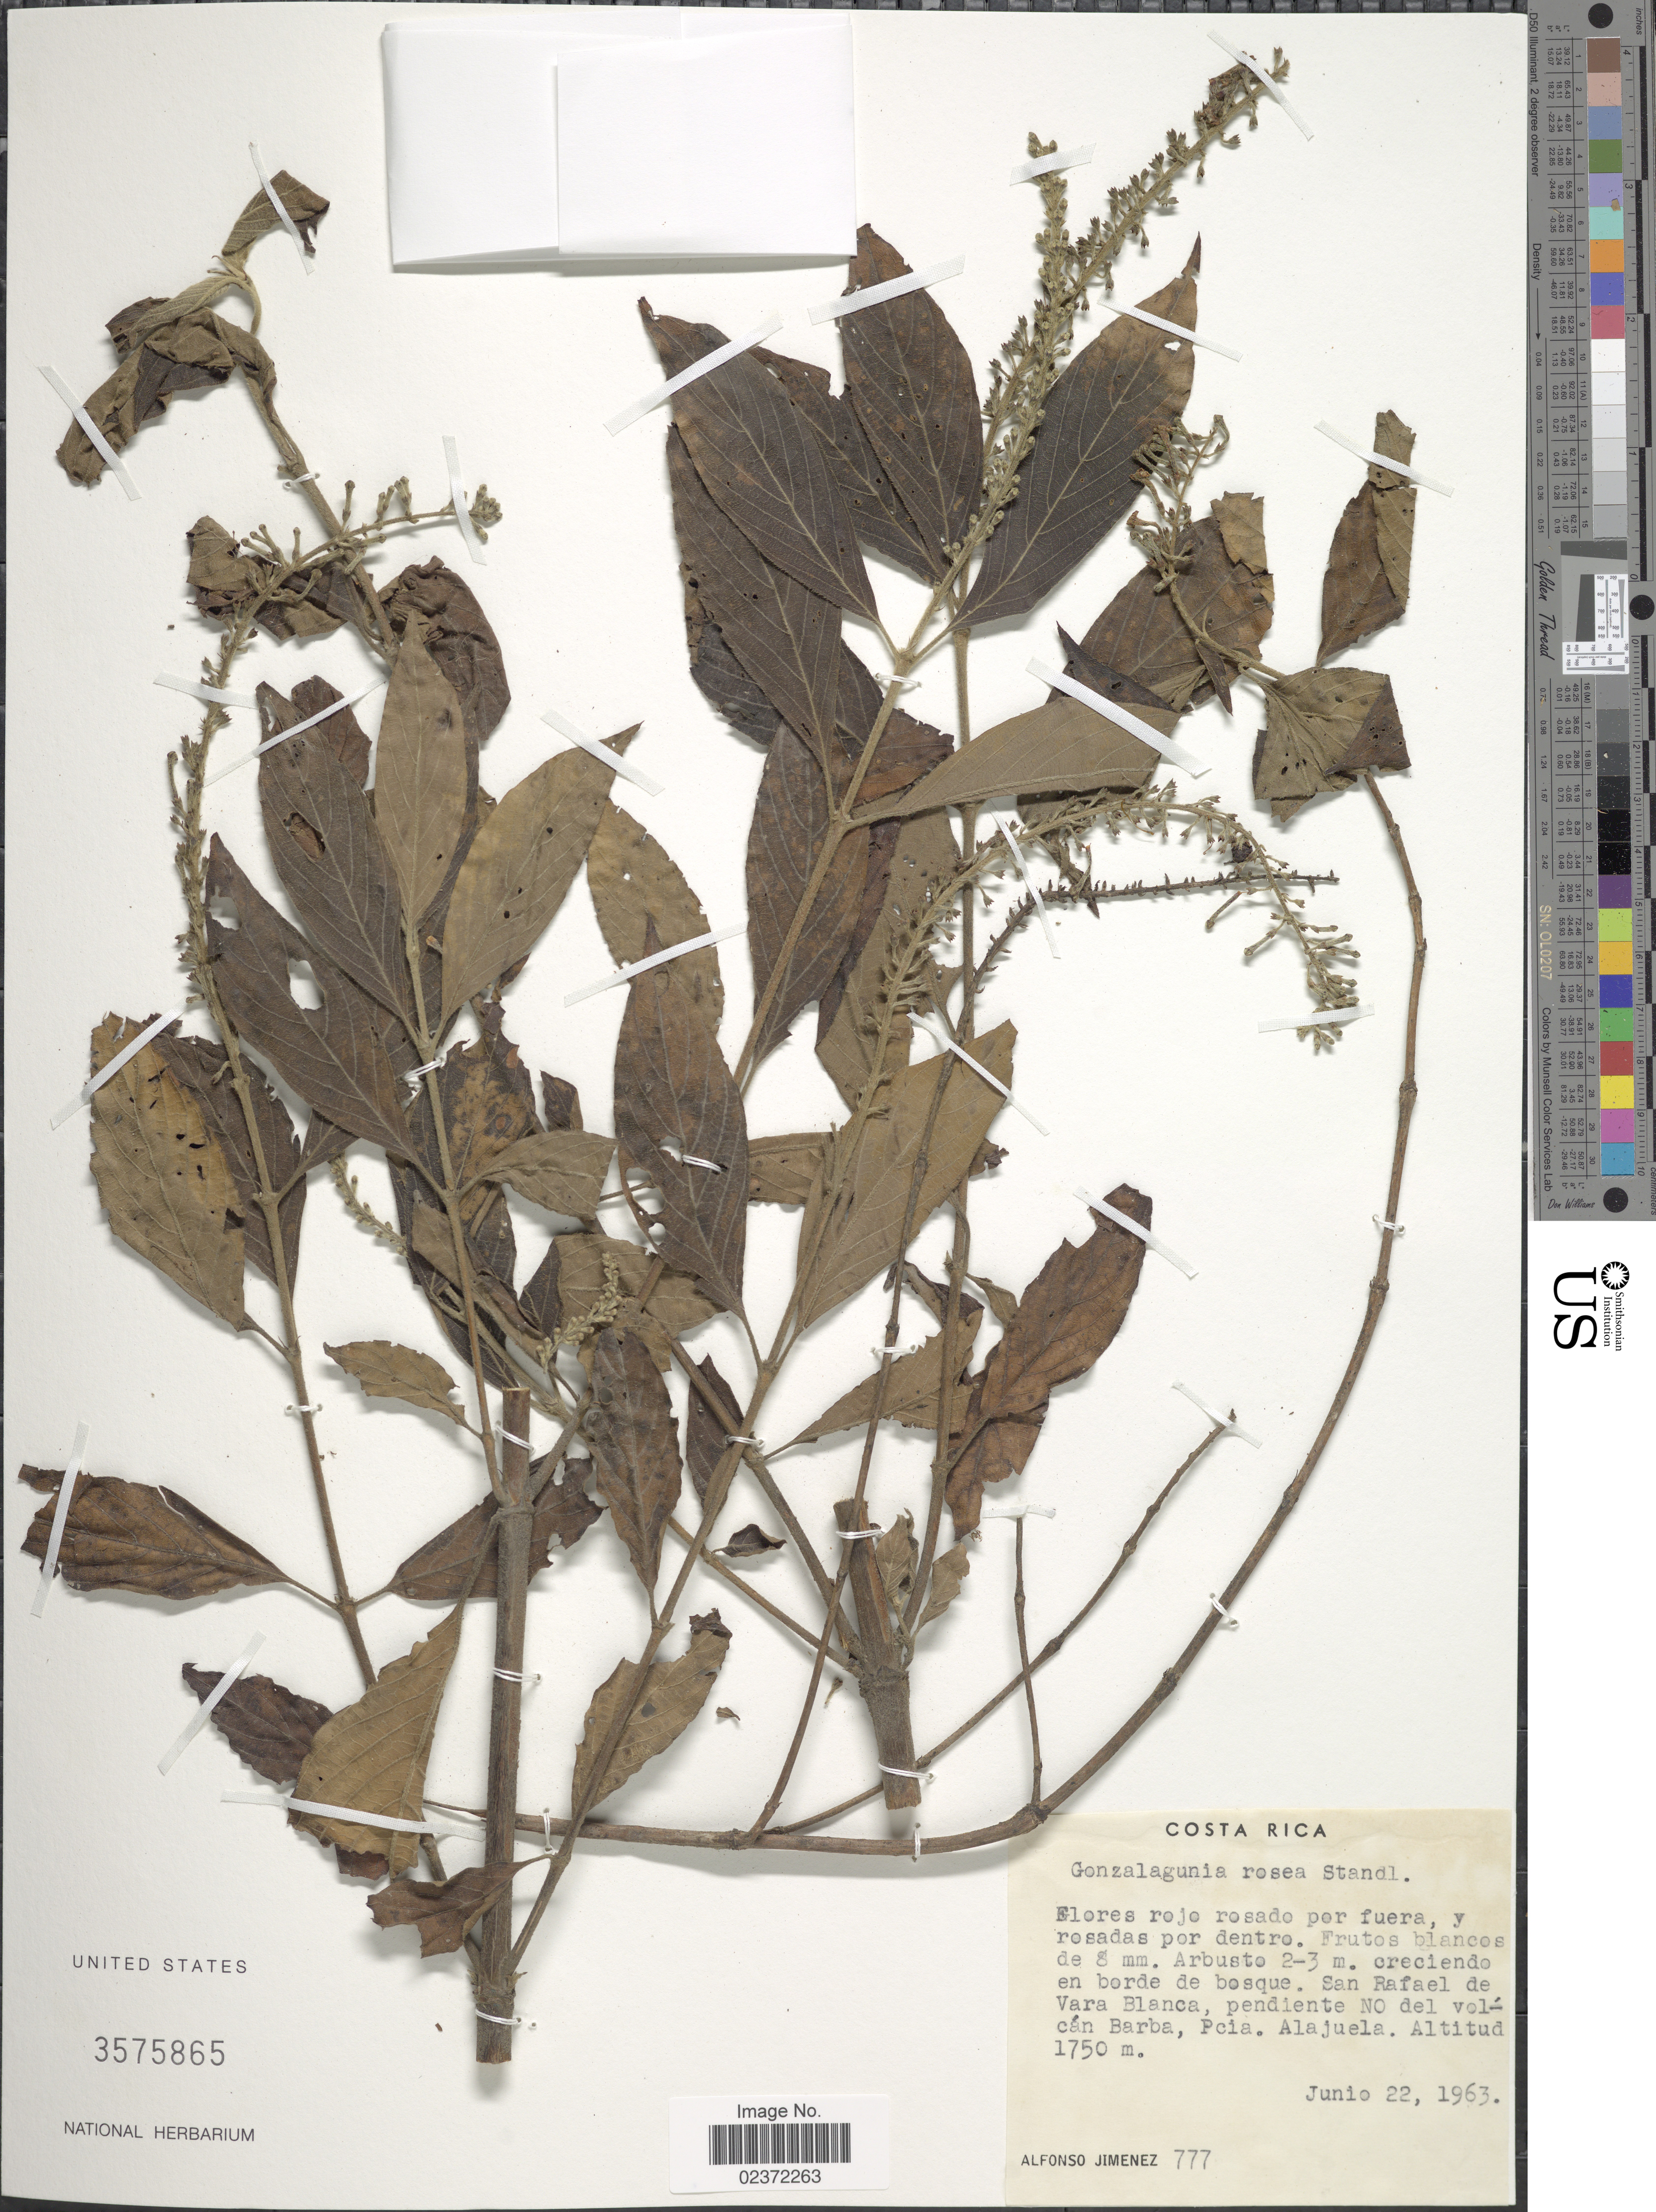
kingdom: Plantae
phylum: Tracheophyta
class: Magnoliopsida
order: Gentianales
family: Rubiaceae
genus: Gonzalagunia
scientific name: Gonzalagunia rosea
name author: Standl.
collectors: A. Jiménez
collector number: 777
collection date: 1963-06-22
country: Costa Rica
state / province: Alajuela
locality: Creciendo en borde de bosque, San Rafael de Vara Blanca, pendiente NO del volcan Barba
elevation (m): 1750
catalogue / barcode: US 3575865